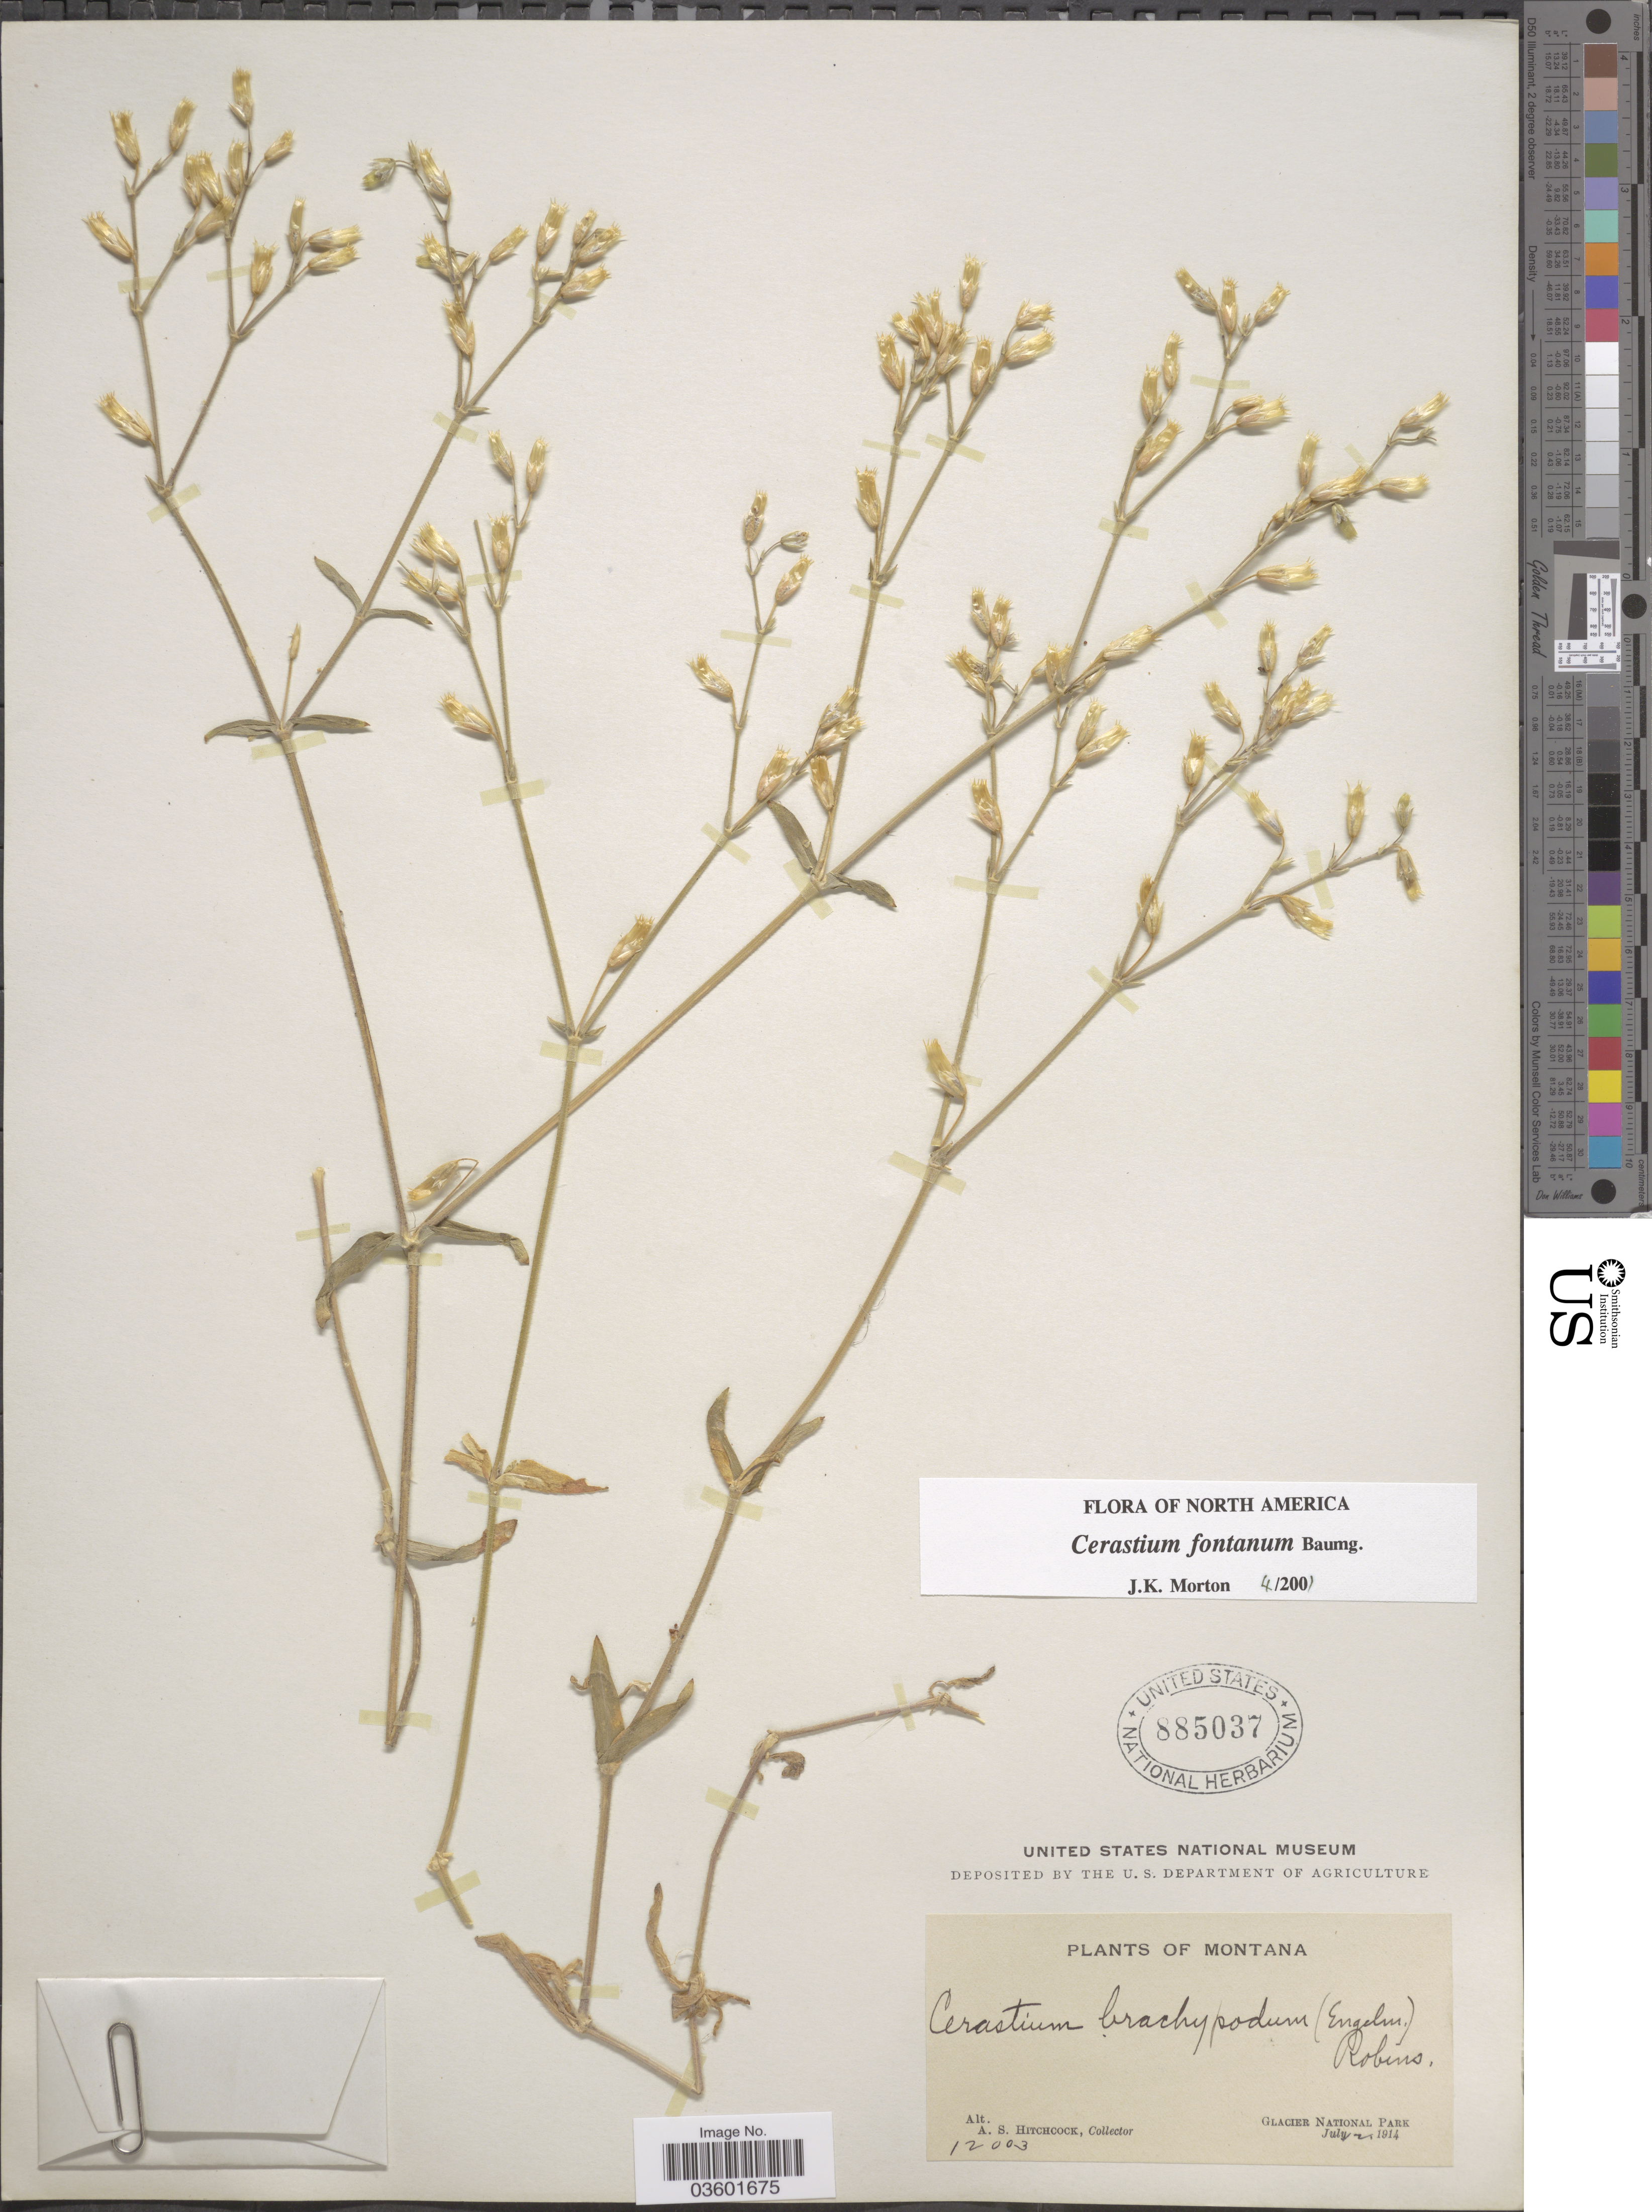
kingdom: Plantae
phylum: Tracheophyta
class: Magnoliopsida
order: Caryophyllales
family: Caryophyllaceae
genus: Cerastium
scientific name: Cerastium fontanum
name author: Baumg.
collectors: A. S. Hitchcock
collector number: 12003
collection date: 1914-07-02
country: United States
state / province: Montana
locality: Glacier National Park.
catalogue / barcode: US 885037